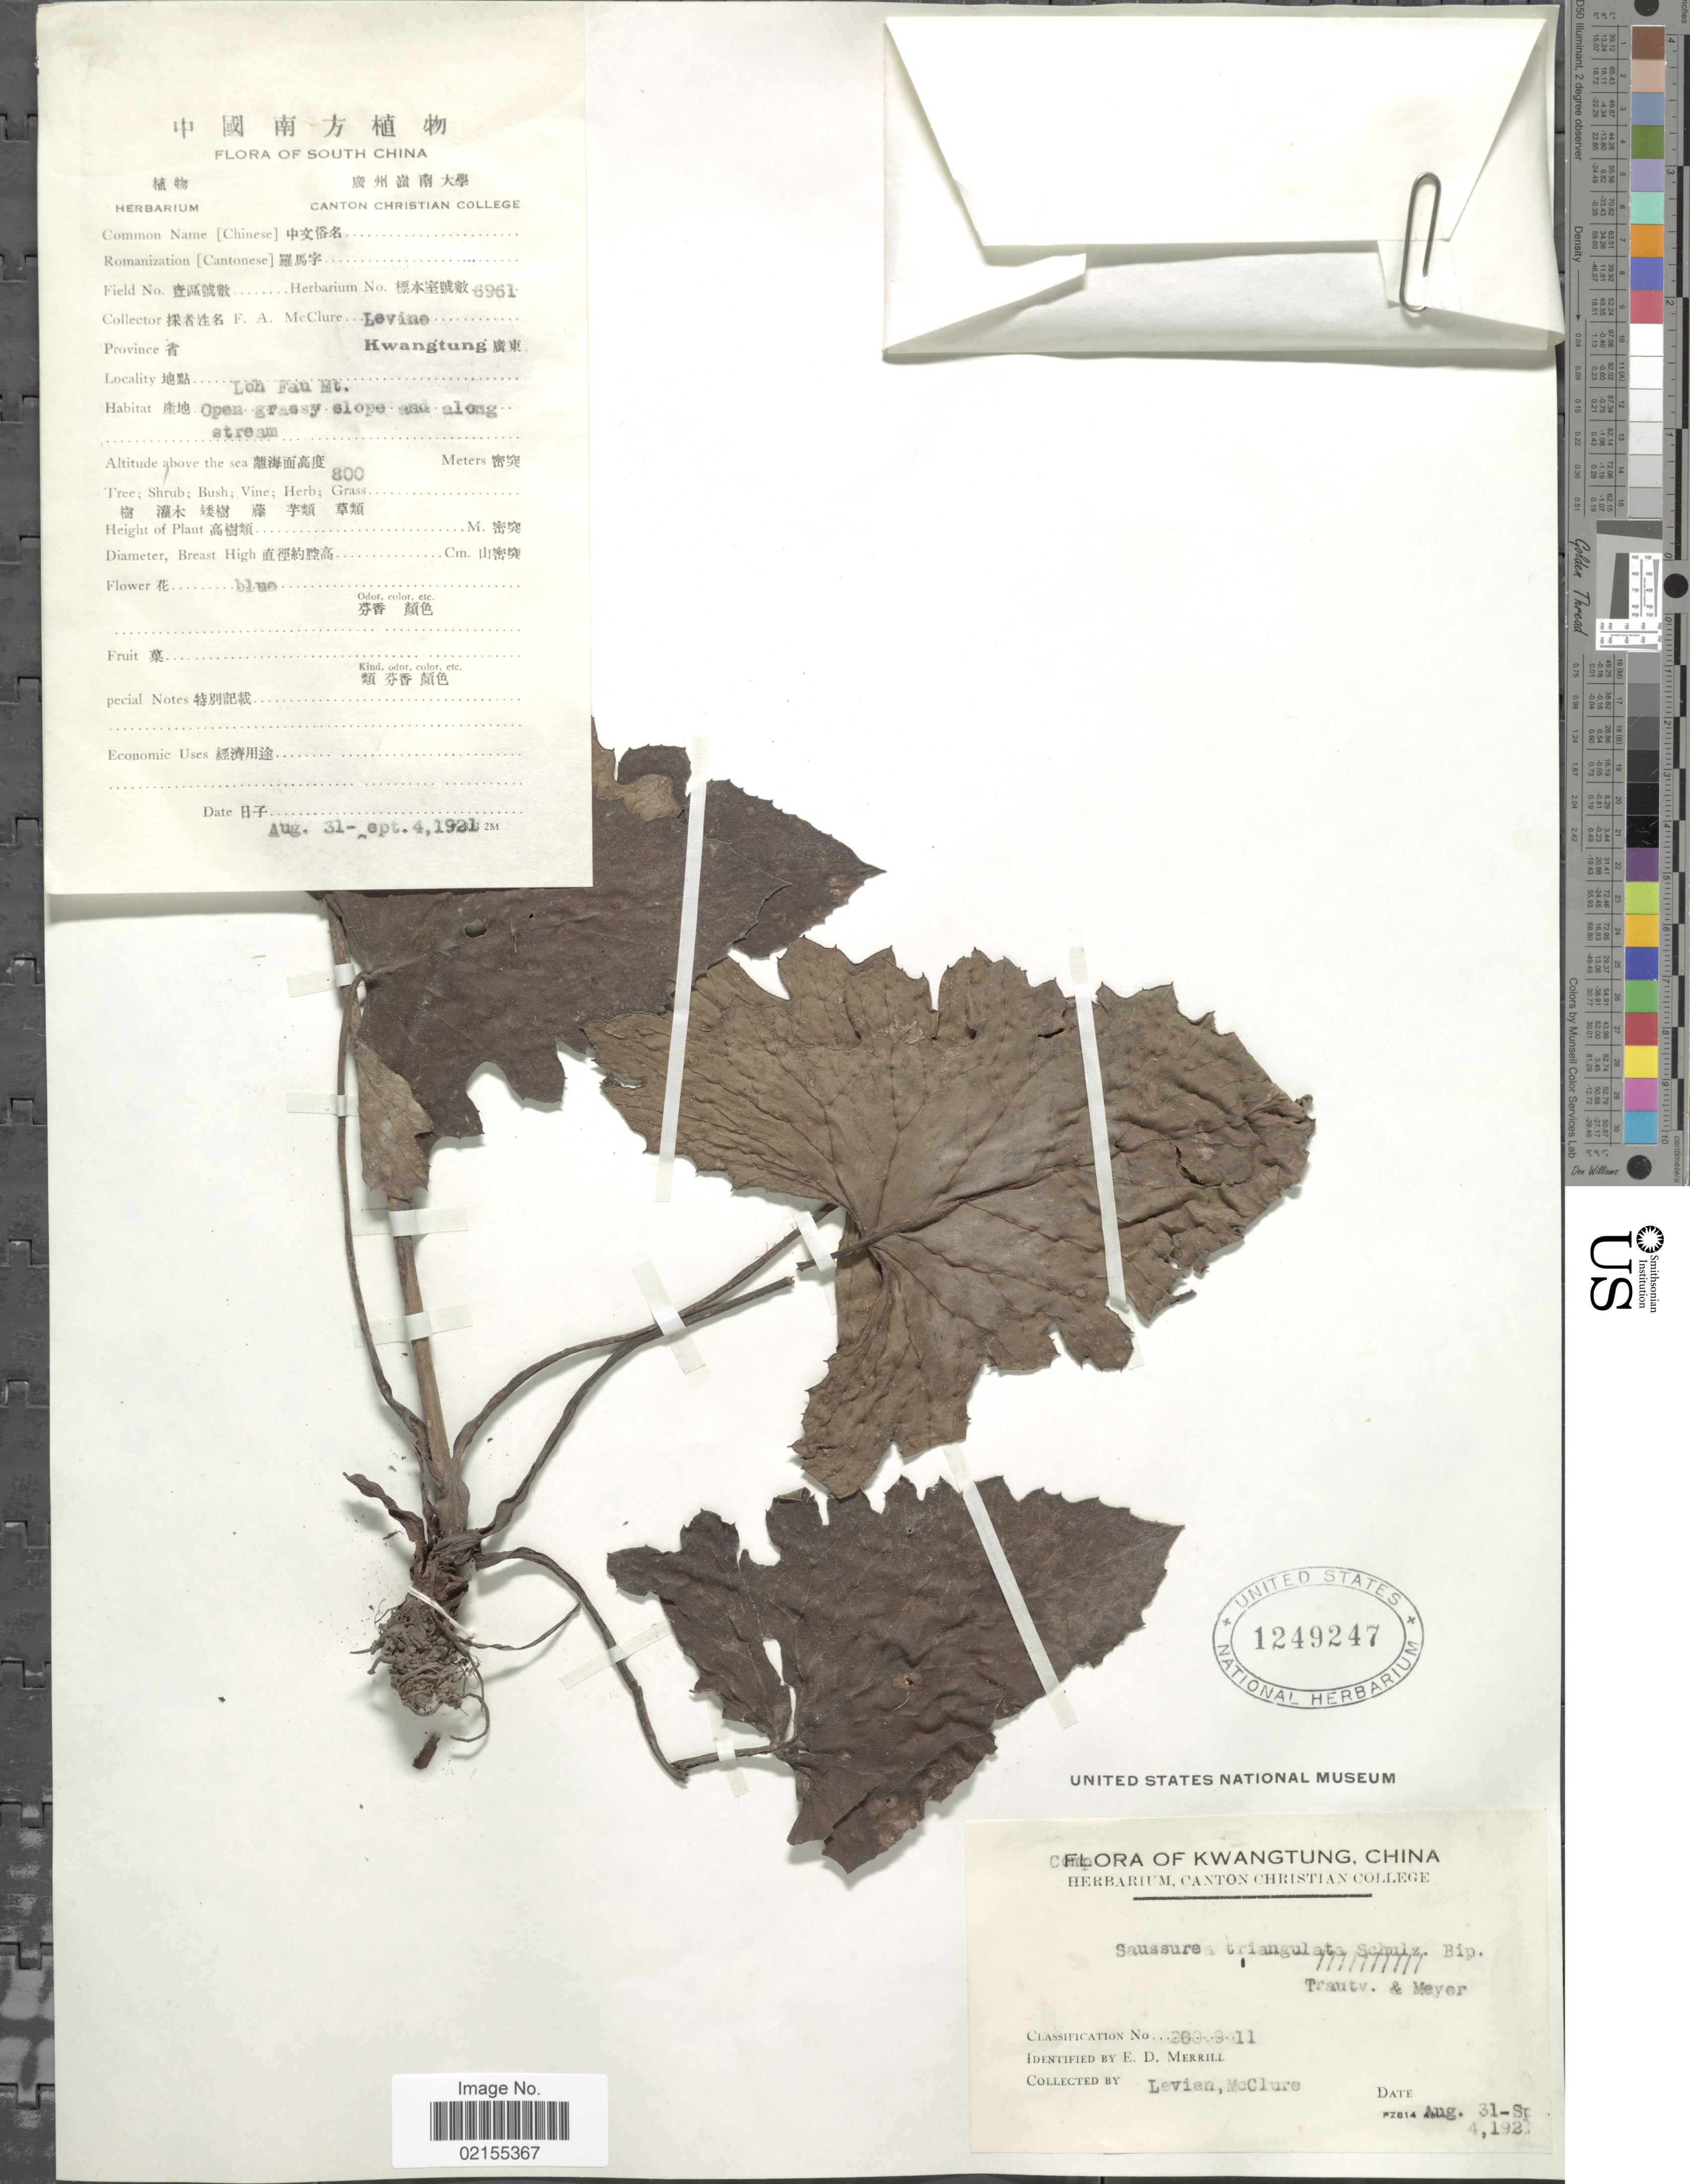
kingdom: Plantae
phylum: Tracheophyta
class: Magnoliopsida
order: Asterales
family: Asteraceae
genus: Saussurea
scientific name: Saussurea bullockii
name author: Dunn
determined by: Chen, Yousheng S.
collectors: L. McClure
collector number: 6961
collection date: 1921-08-31/1921-09-04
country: China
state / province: Guangdong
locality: Kwangtung, Loh Fau Mt.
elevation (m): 800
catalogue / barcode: US 1249247